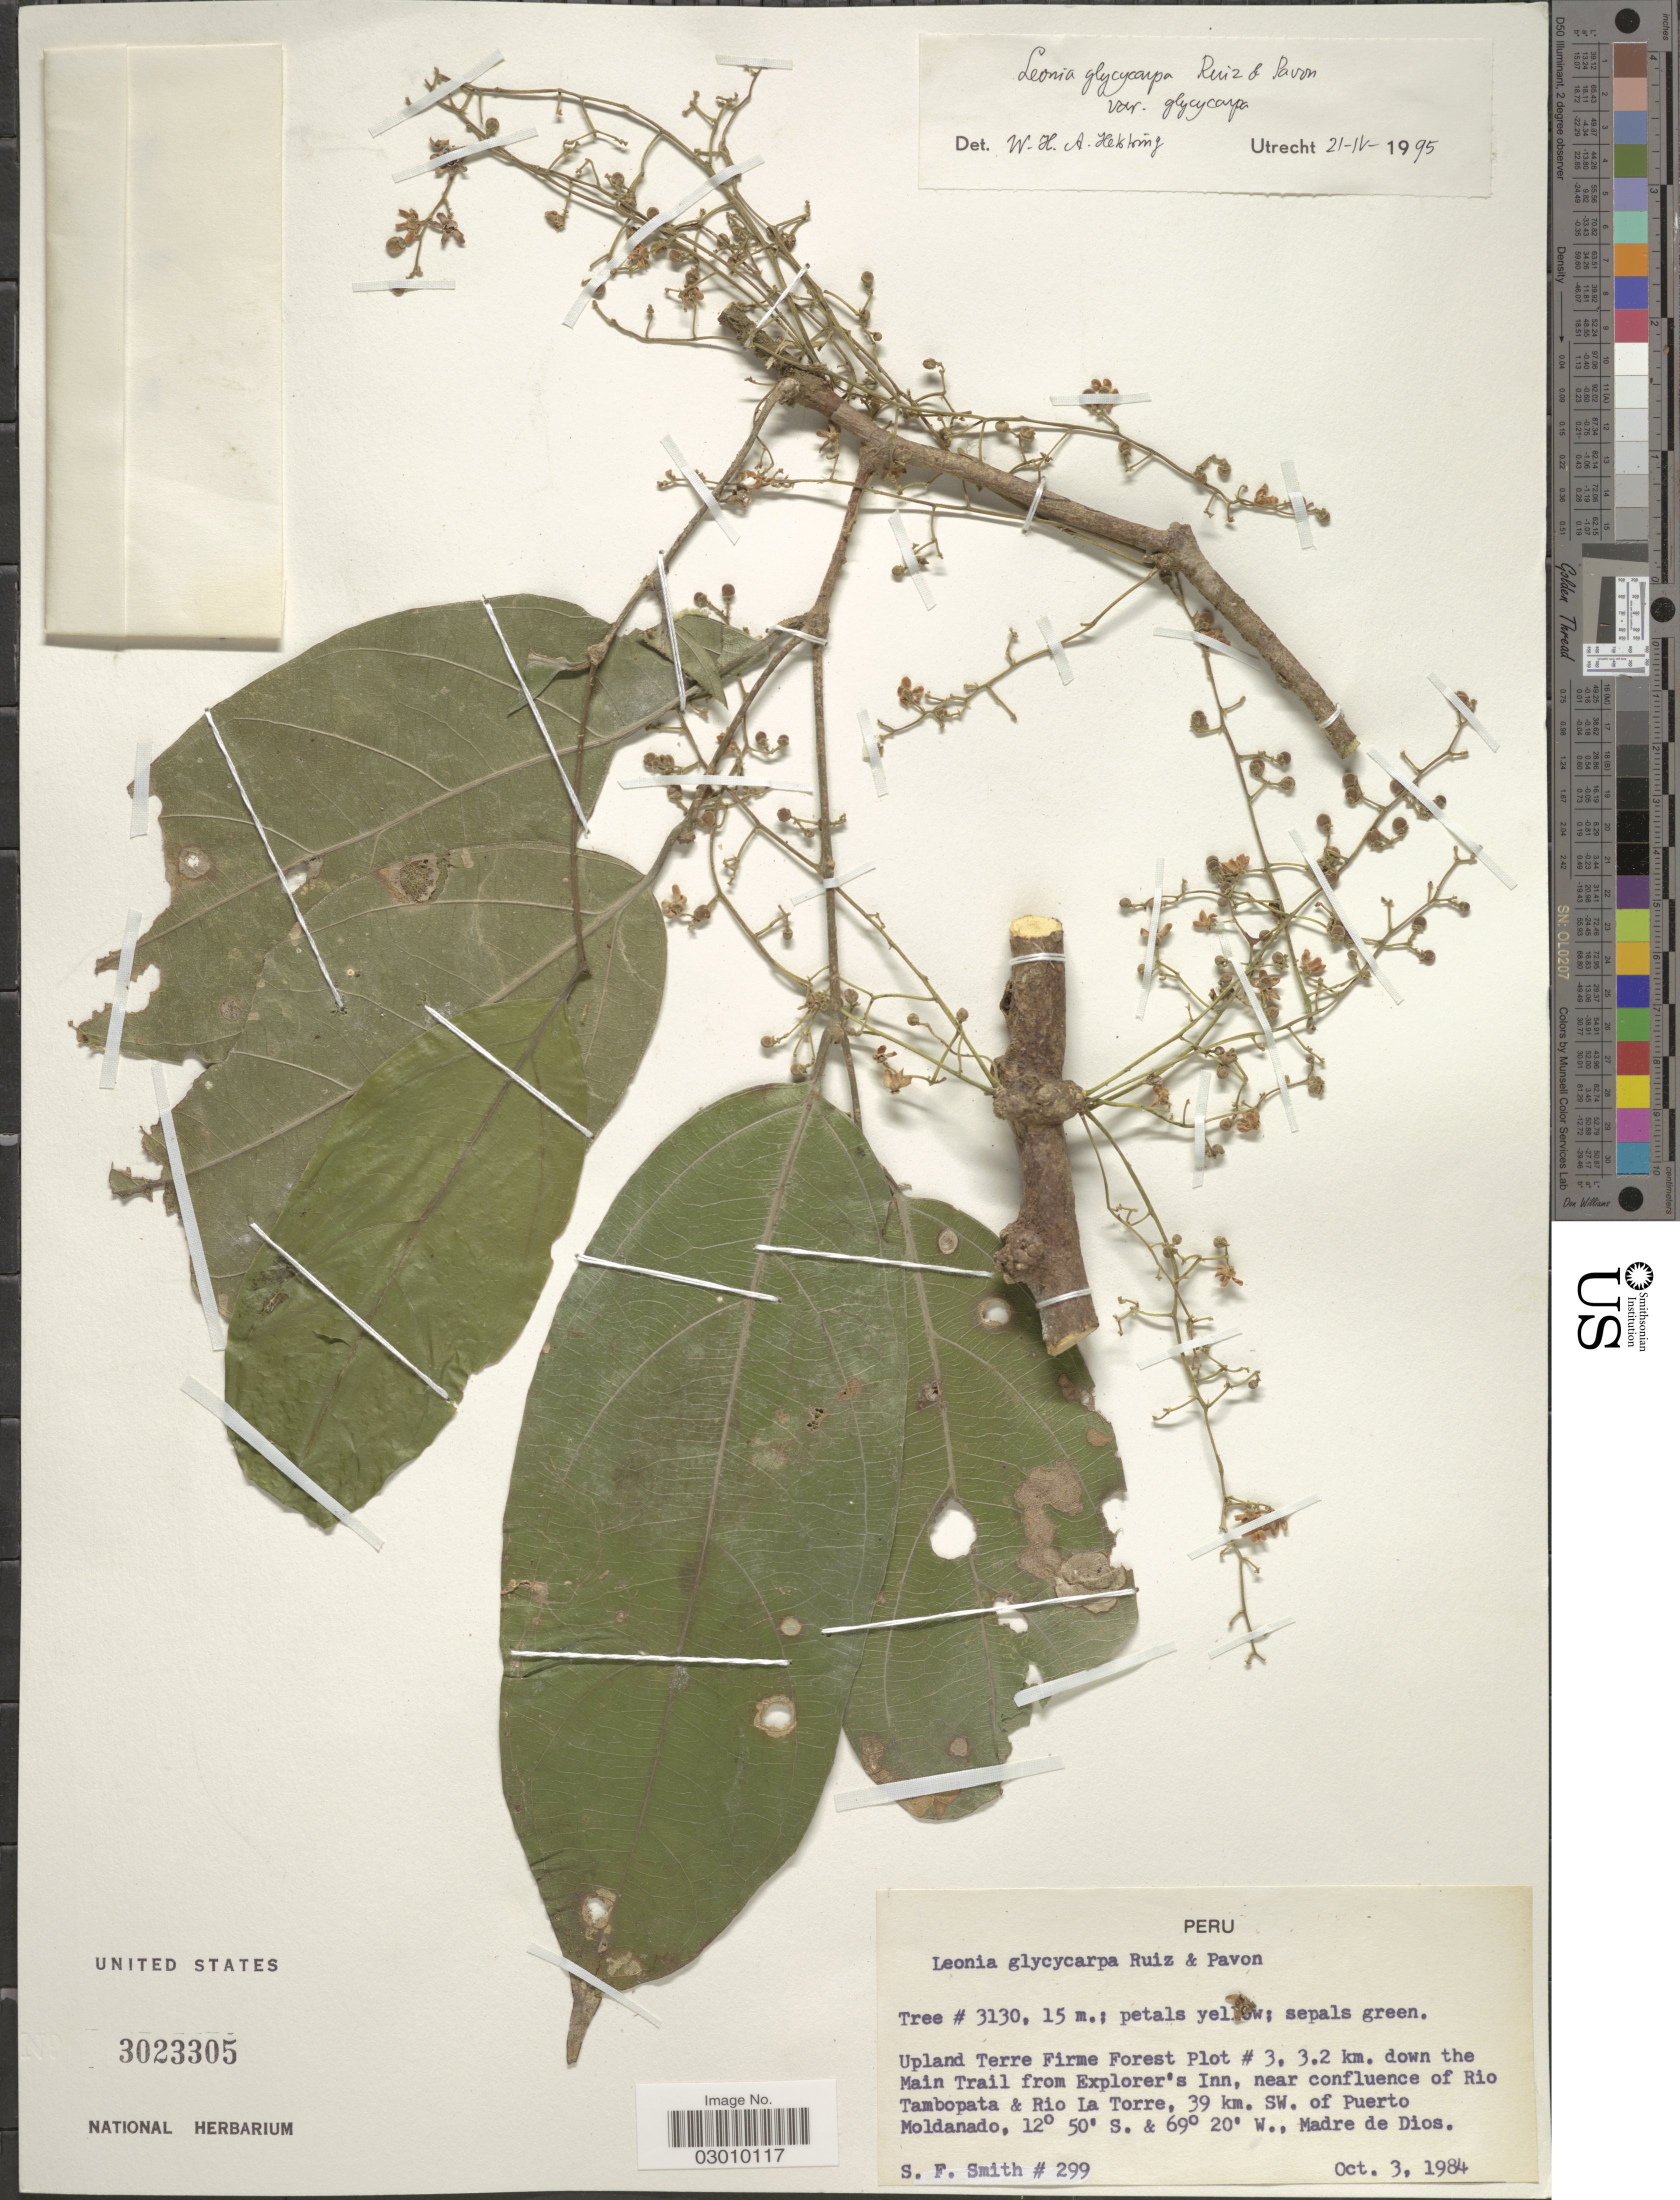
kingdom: Plantae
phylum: Tracheophyta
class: Magnoliopsida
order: Malpighiales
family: Violaceae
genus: Leonia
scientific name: Leonia glycycarpa var. glycycarpa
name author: Ruiz & Pav.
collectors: S.F. Smith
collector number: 299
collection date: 1984-10-03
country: Peru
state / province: Madre de Dios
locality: Upland Terre Firme Forest Plot # 3, 3.2 km. down the Main Trail from Explorer's Inn, near confluence of Rio Tambopata & Rio La Torre, 39 km. SW. of Puerto Moldonado.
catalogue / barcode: US 3023305